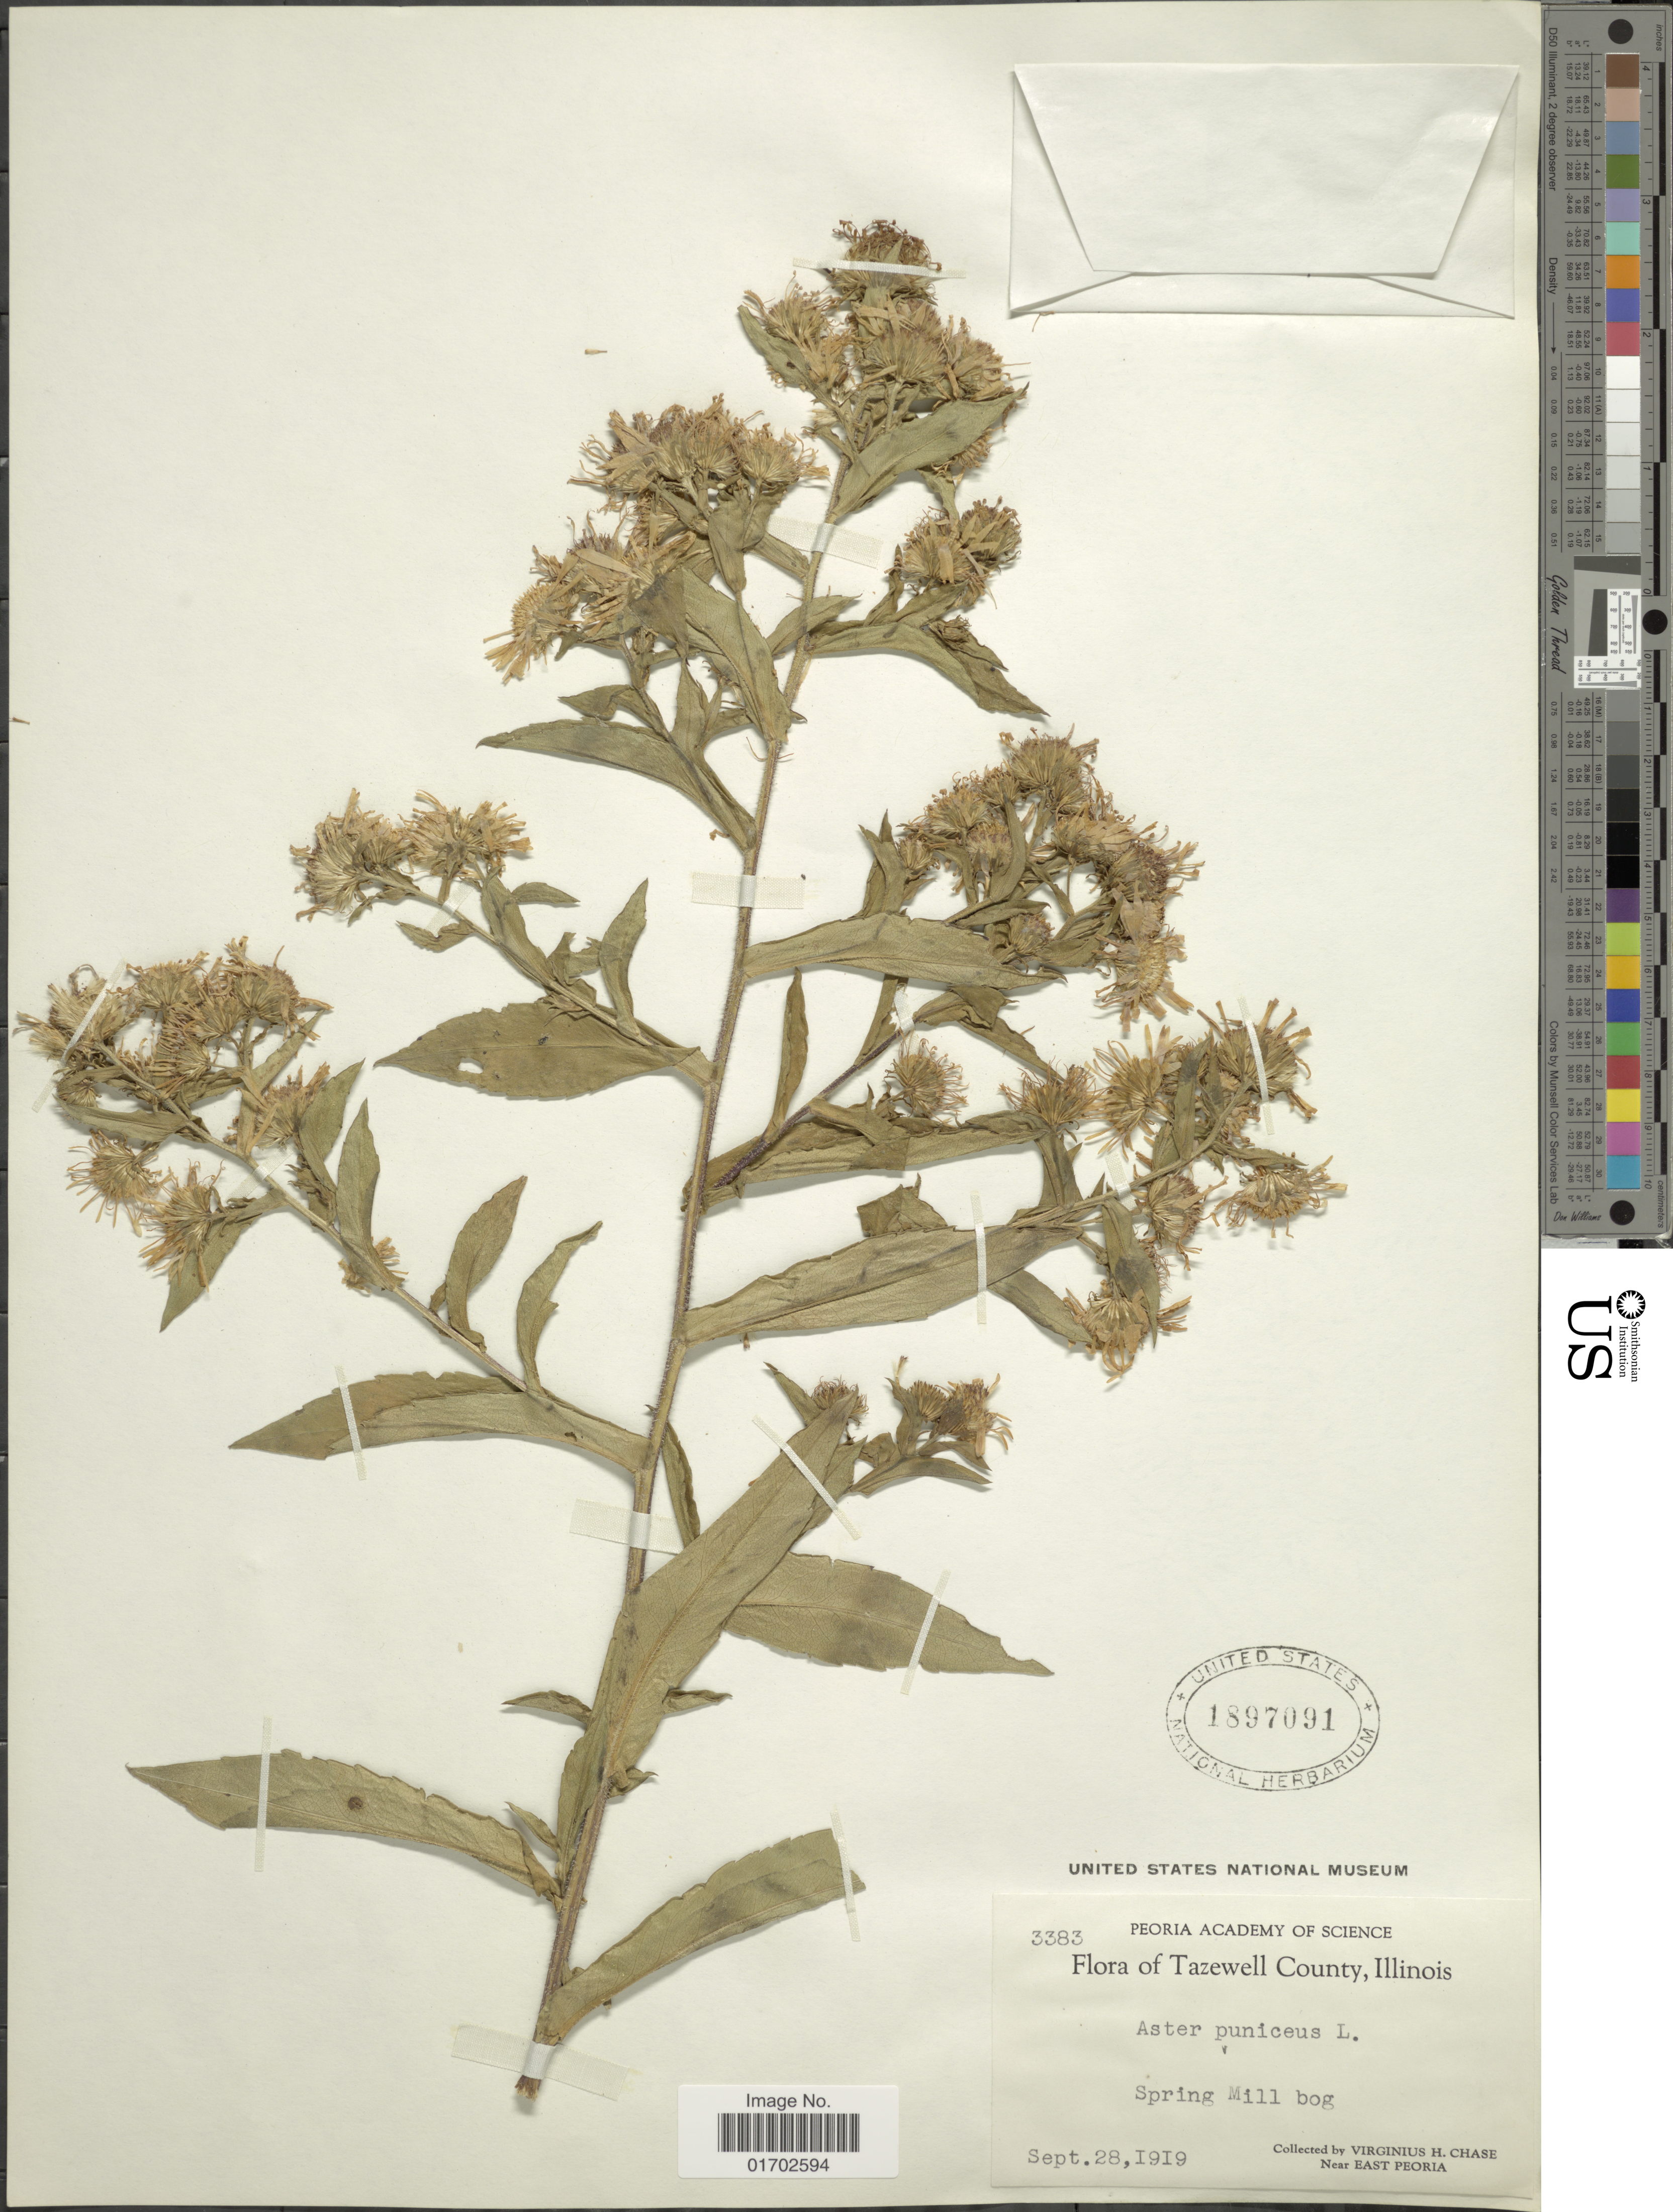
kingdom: Plantae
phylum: Tracheophyta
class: Magnoliopsida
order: Asterales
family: Asteraceae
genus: Symphyotrichum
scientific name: Symphyotrichum puniceum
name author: (L.) Á. Löve & D. Löve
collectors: V. H. Chase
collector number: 3383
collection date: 1919-09-28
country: United States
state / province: Illinois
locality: Tazewell County, Sprng Mill bog, Near East Peoria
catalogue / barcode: US 1897091